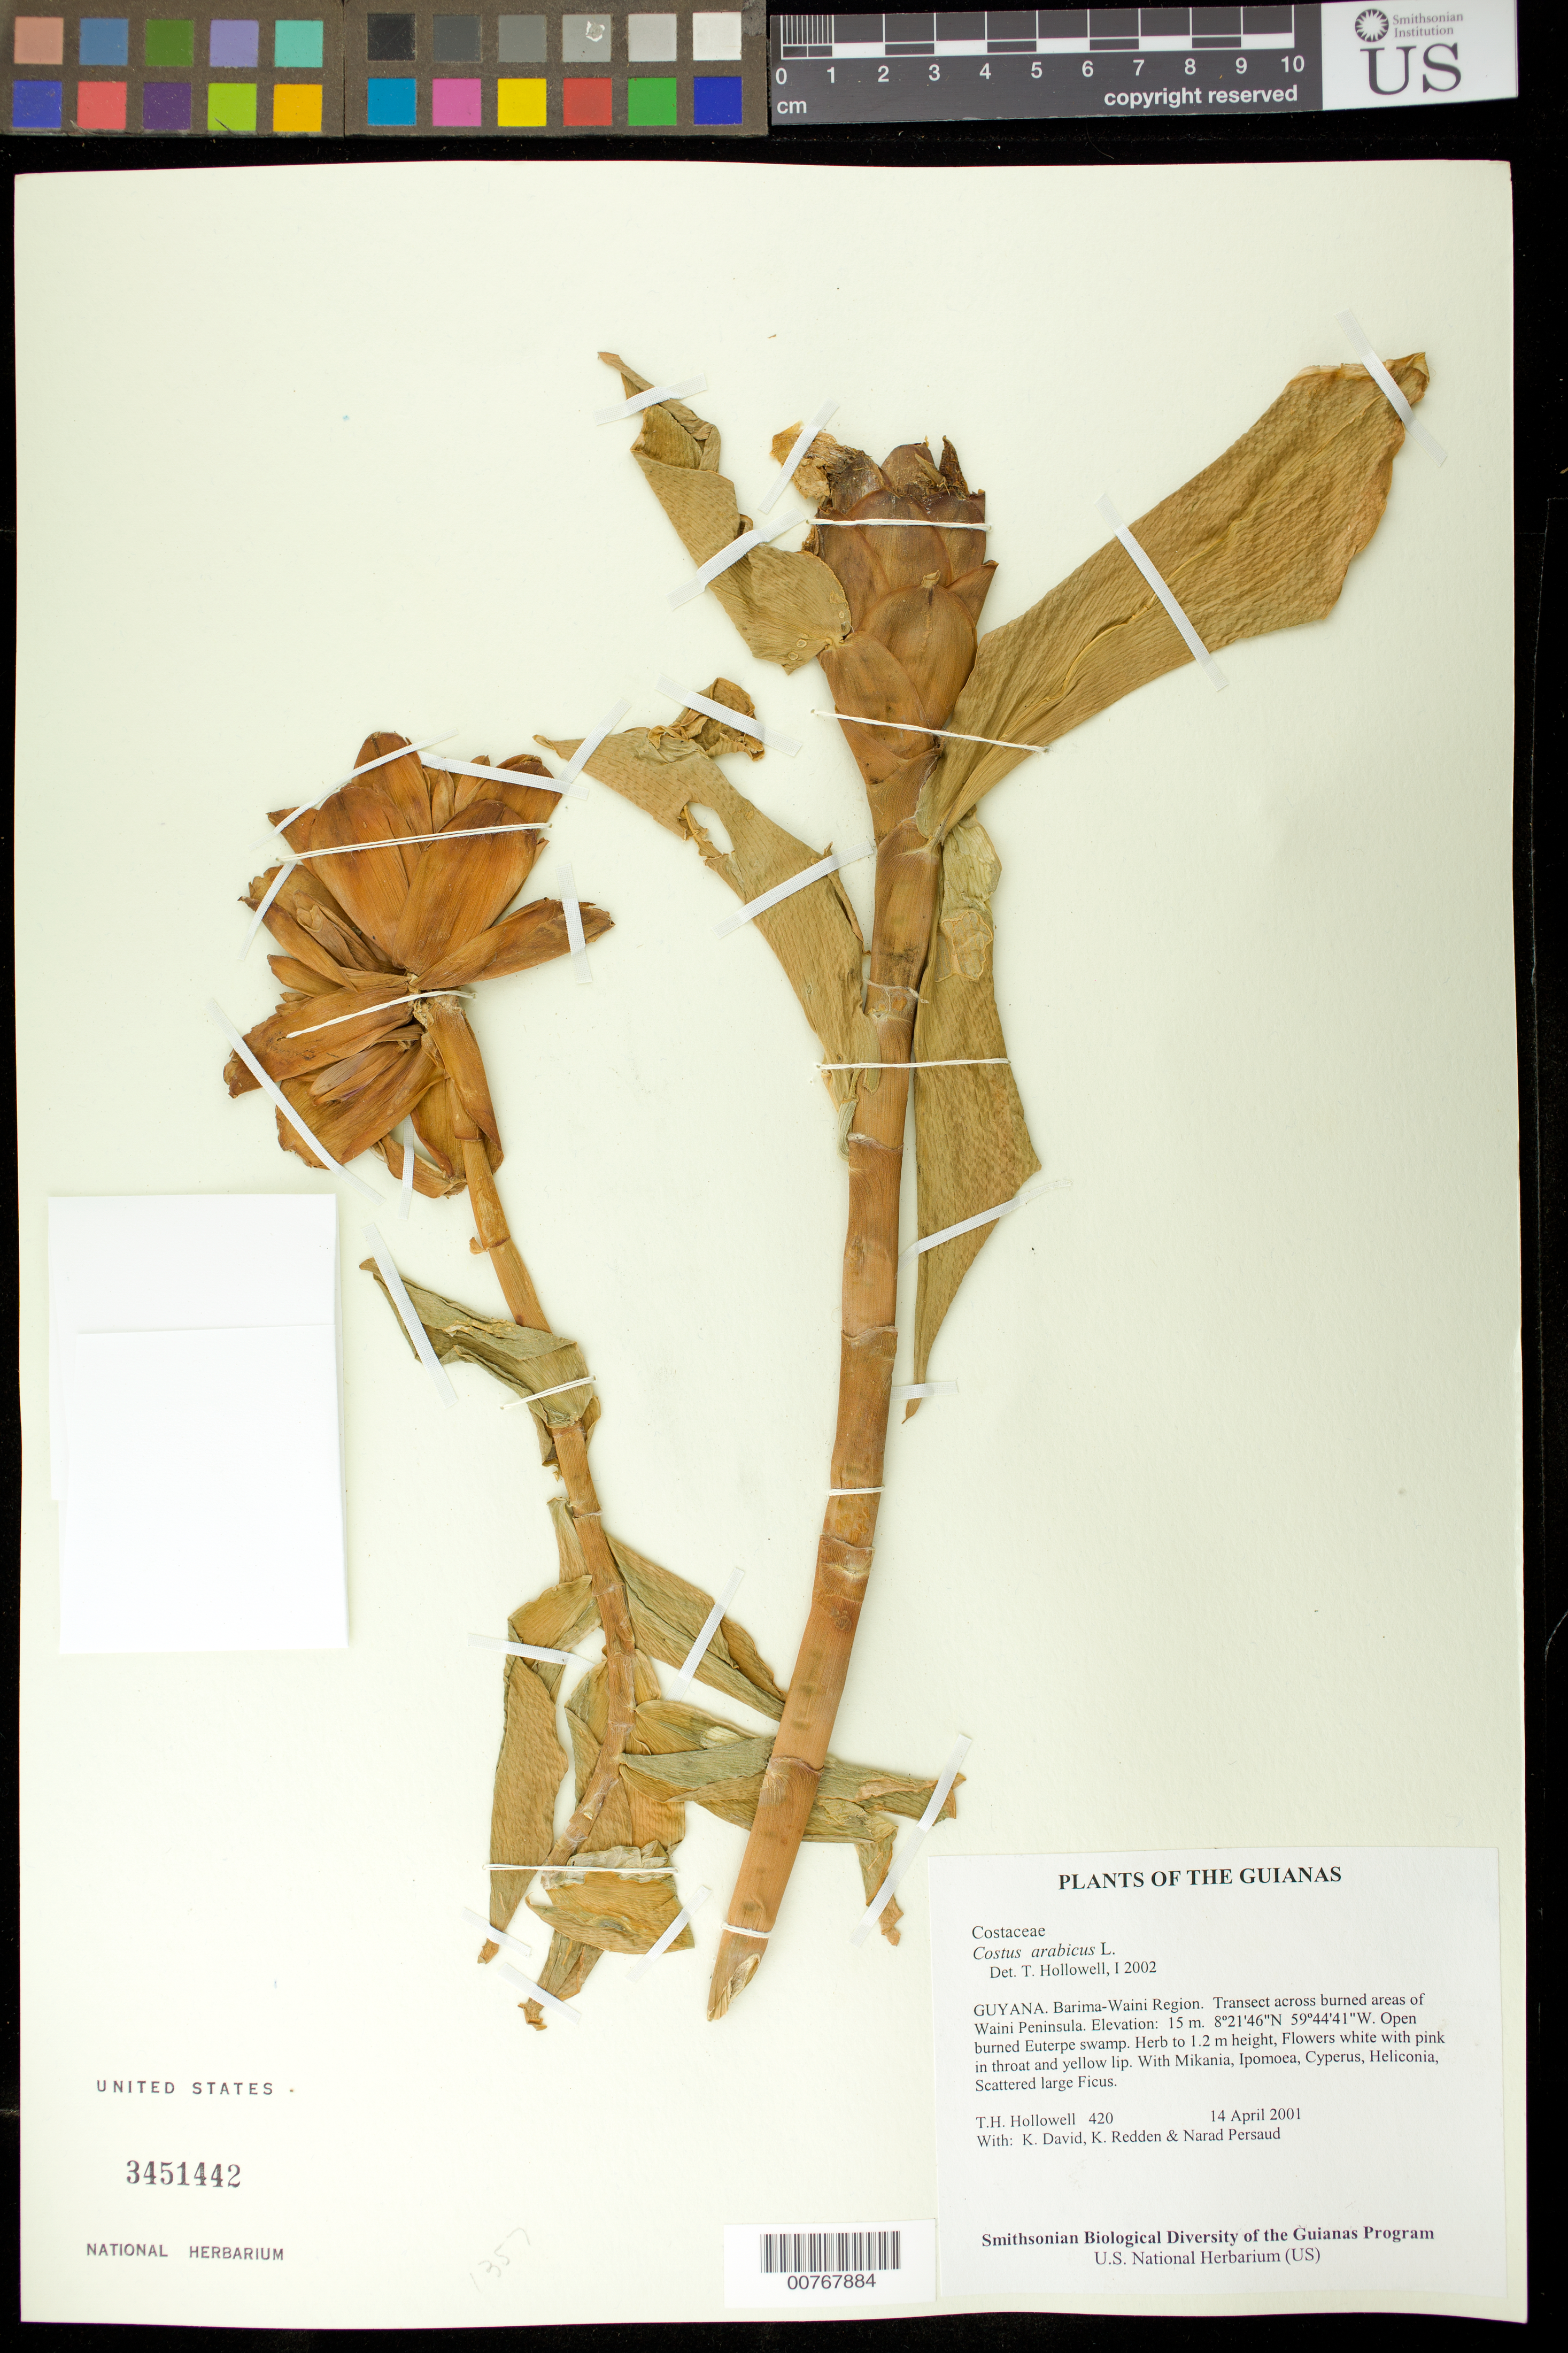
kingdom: Plantae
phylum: Tracheophyta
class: Liliopsida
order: Zingiberales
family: Costaceae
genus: Costus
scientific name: Costus arabicus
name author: L.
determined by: Hollowell, T. H., (BOT), Smithsonian Institution - National Museum of Natural History (UNITED STATES)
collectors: T. Hollowell, K. David, K. M. Redden & N. Persaud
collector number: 420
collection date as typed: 14 April 2001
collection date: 2001-04-14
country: Guyana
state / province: Barima-Waini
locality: Transect across burned areas of Waini Peninsula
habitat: Open burned Euterpe swamp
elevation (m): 15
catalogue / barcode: US 3451442